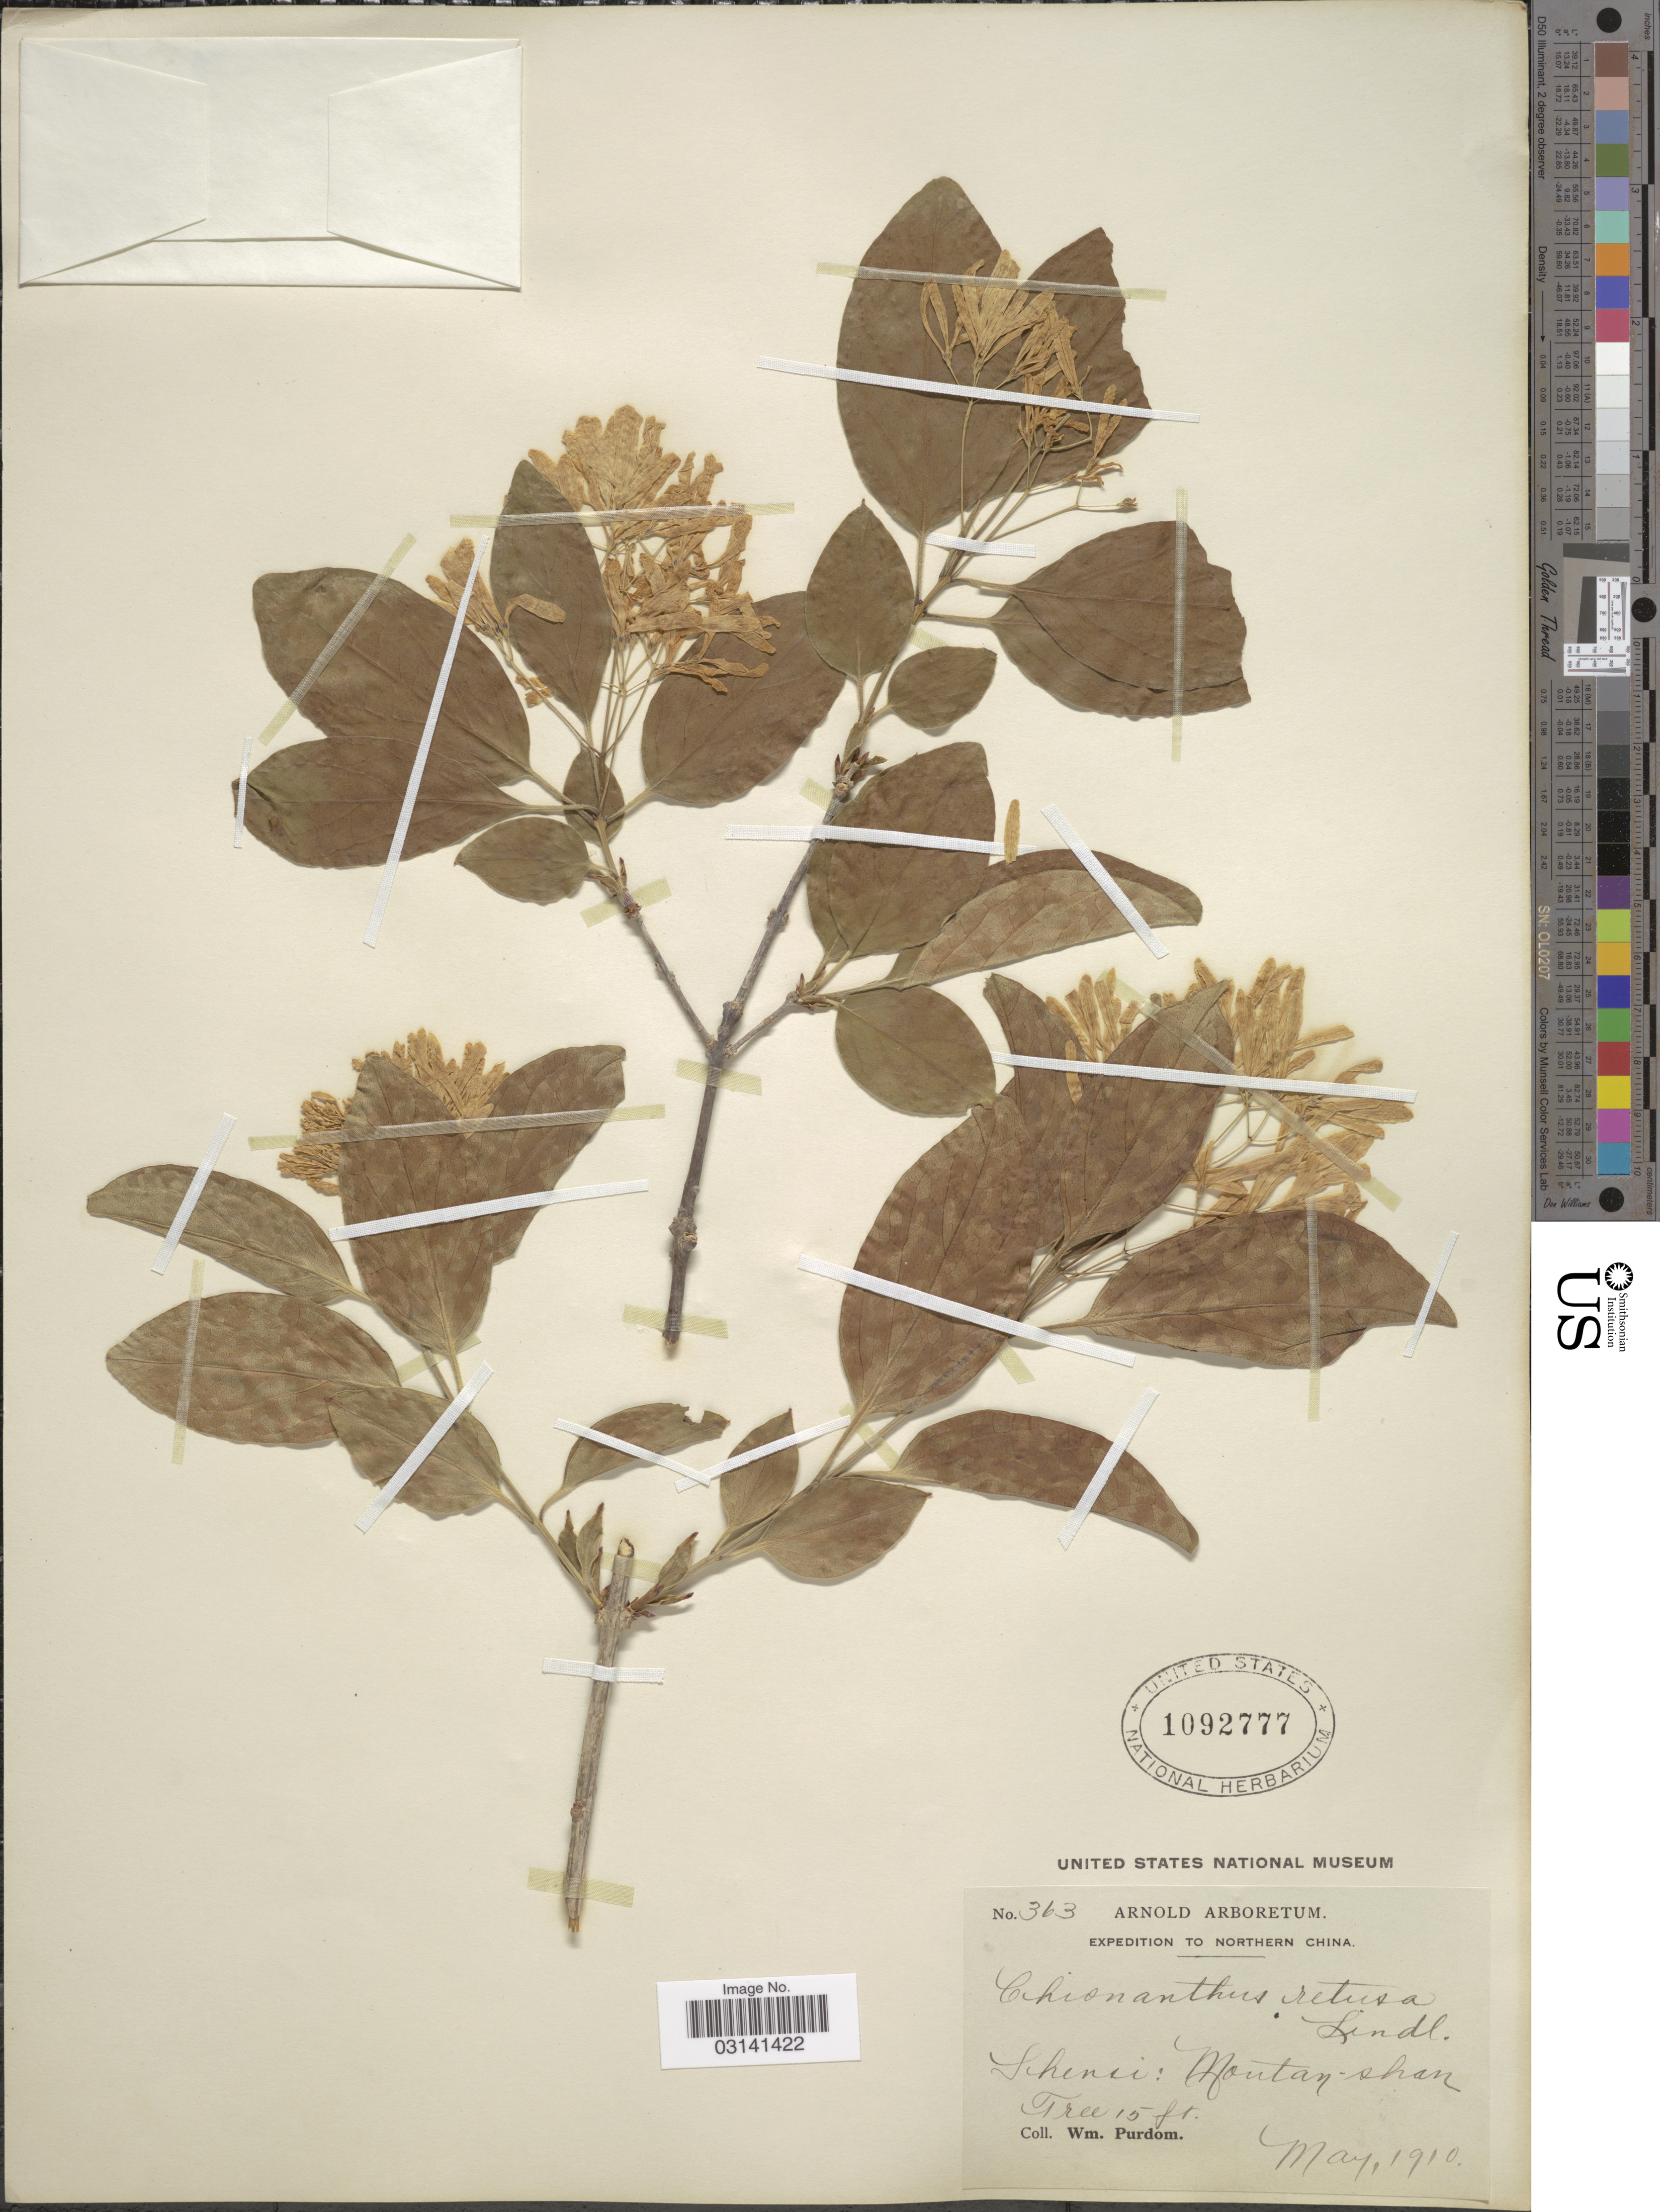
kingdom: Plantae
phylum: Tracheophyta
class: Magnoliopsida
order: Lamiales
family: Oleaceae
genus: Chionanthus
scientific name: Chionanthus retusus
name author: Lindl. & Paxton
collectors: W. Purdom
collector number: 363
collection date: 1910-05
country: China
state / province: Shaanxi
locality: Northern China. Shensi: Montan-shan.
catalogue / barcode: US 1092777